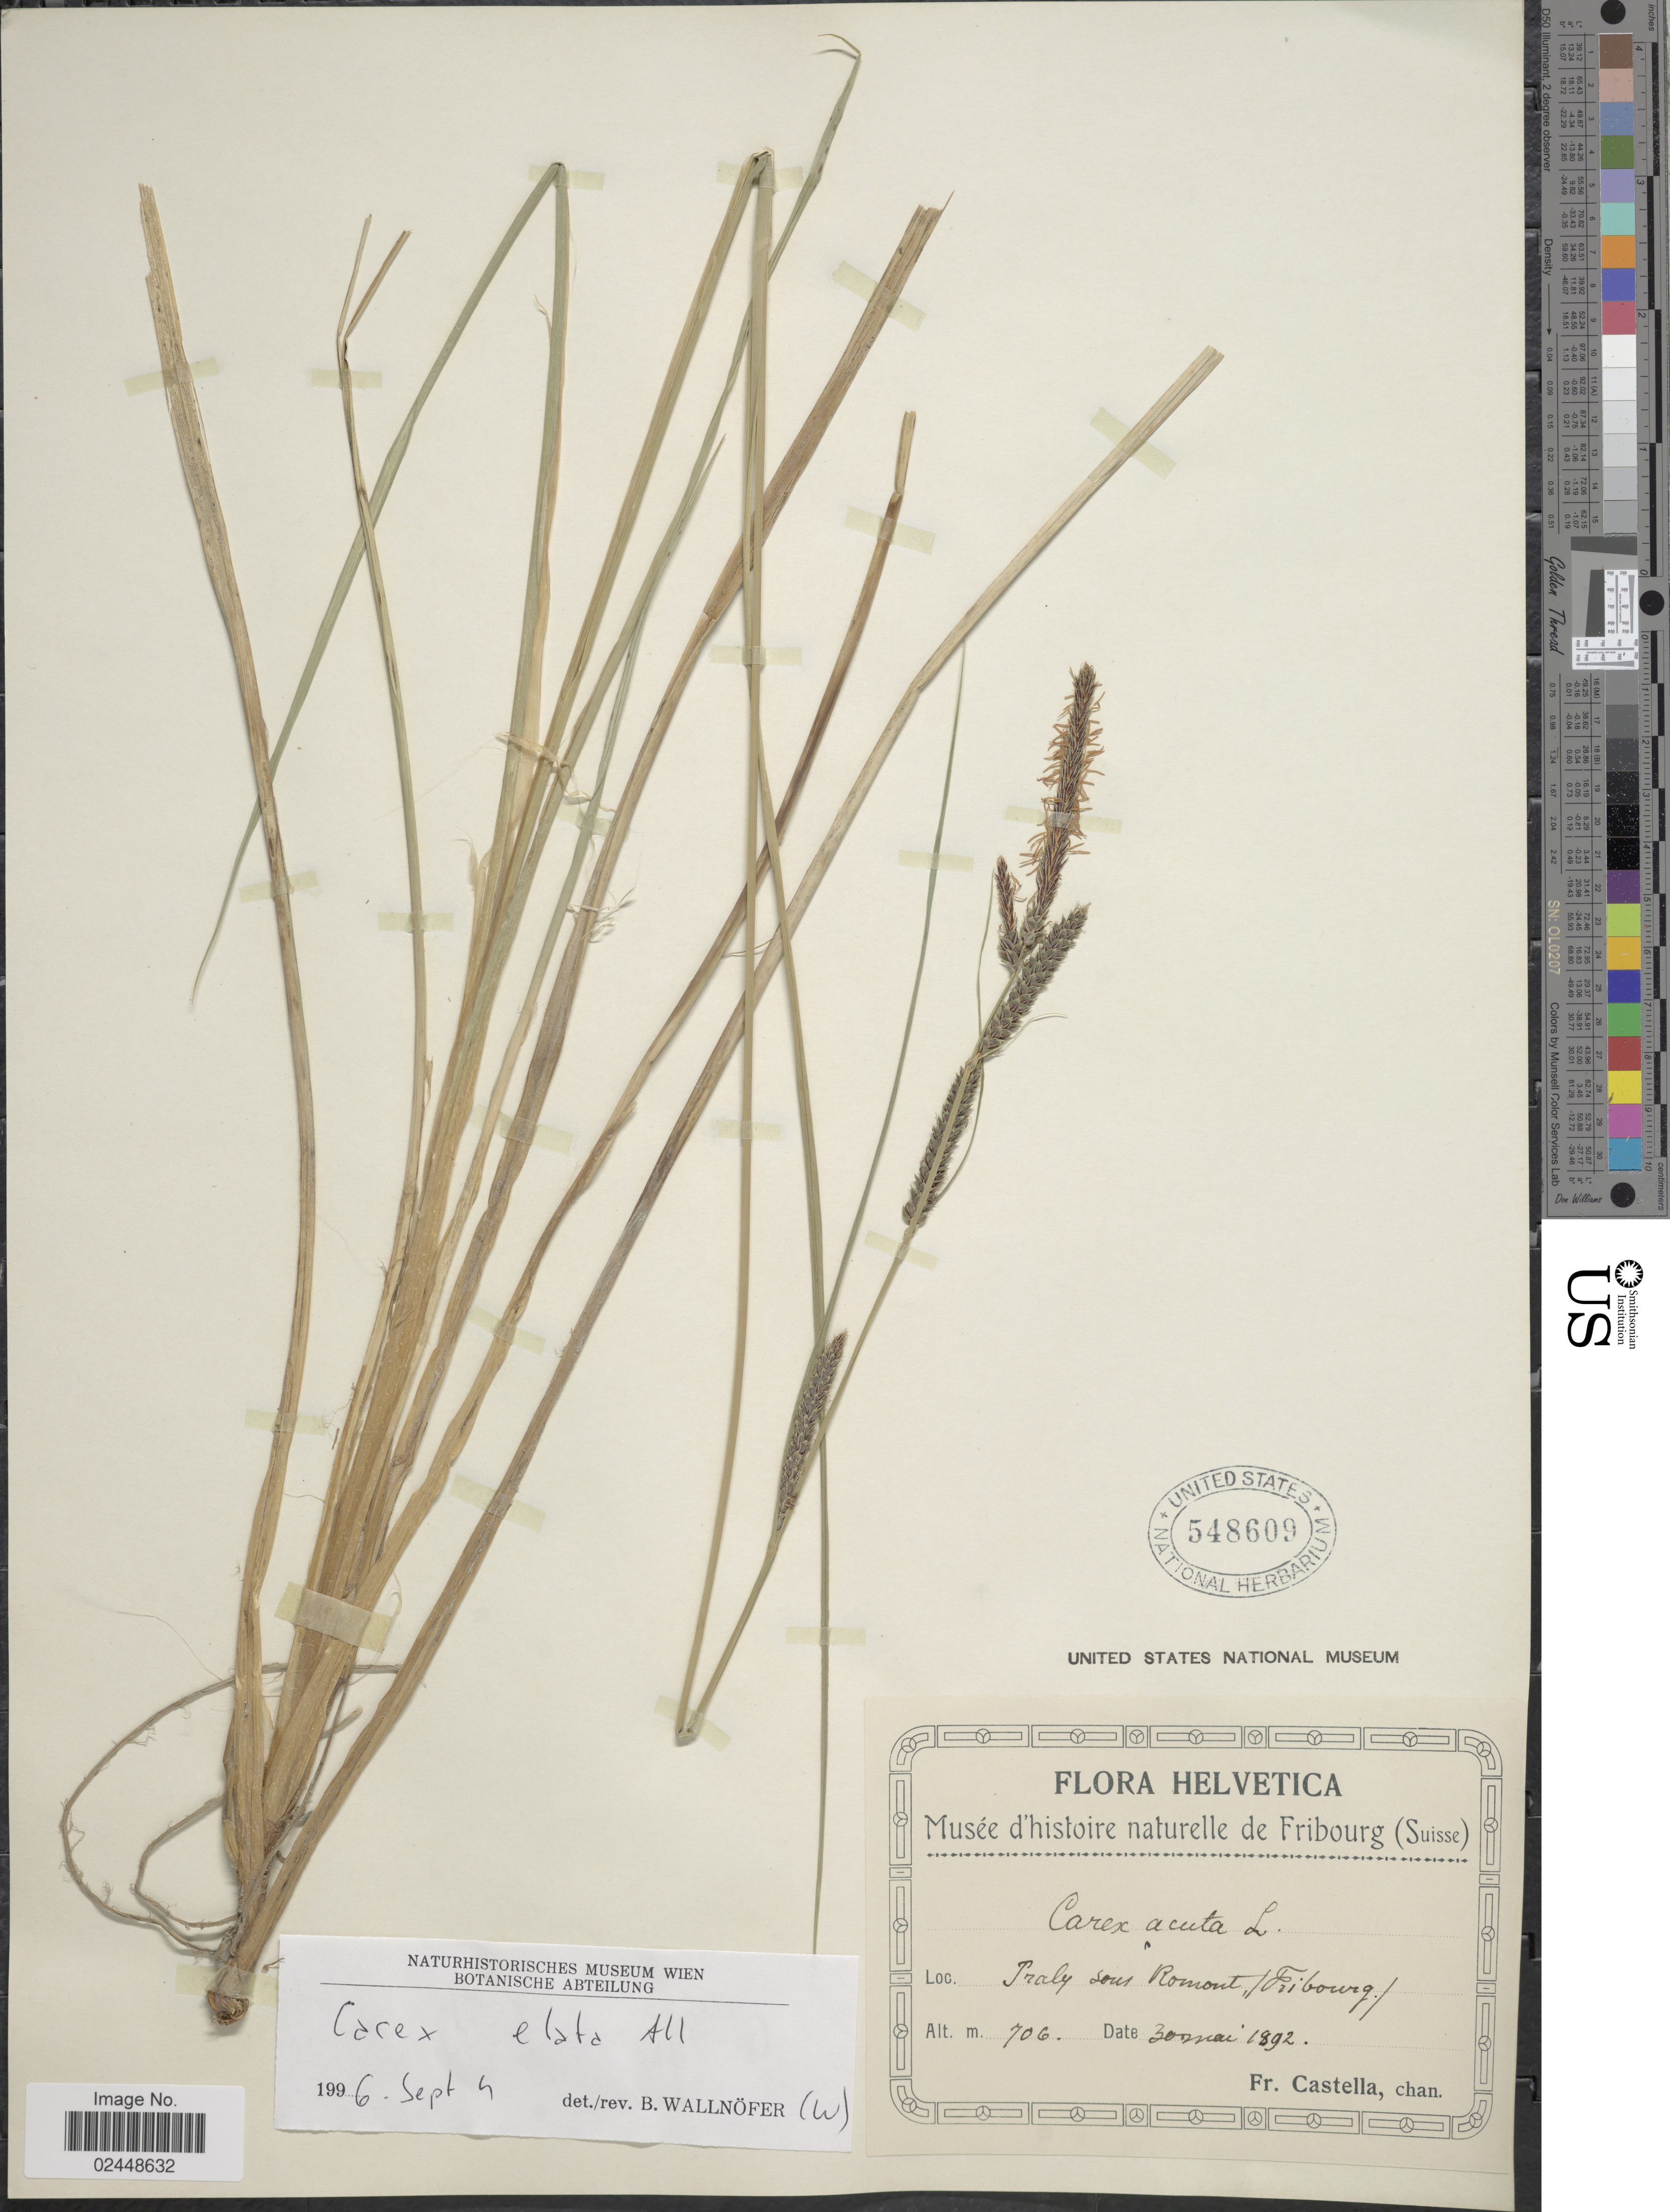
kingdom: Plantae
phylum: Tracheophyta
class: Liliopsida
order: Poales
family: Cyperaceae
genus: Carex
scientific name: Carex elata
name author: All.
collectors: Fr. Castella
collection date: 1892-05-30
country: Switzerland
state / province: Fribourg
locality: Helvetica, Praly sous Romont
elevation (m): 706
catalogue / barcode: US 548609